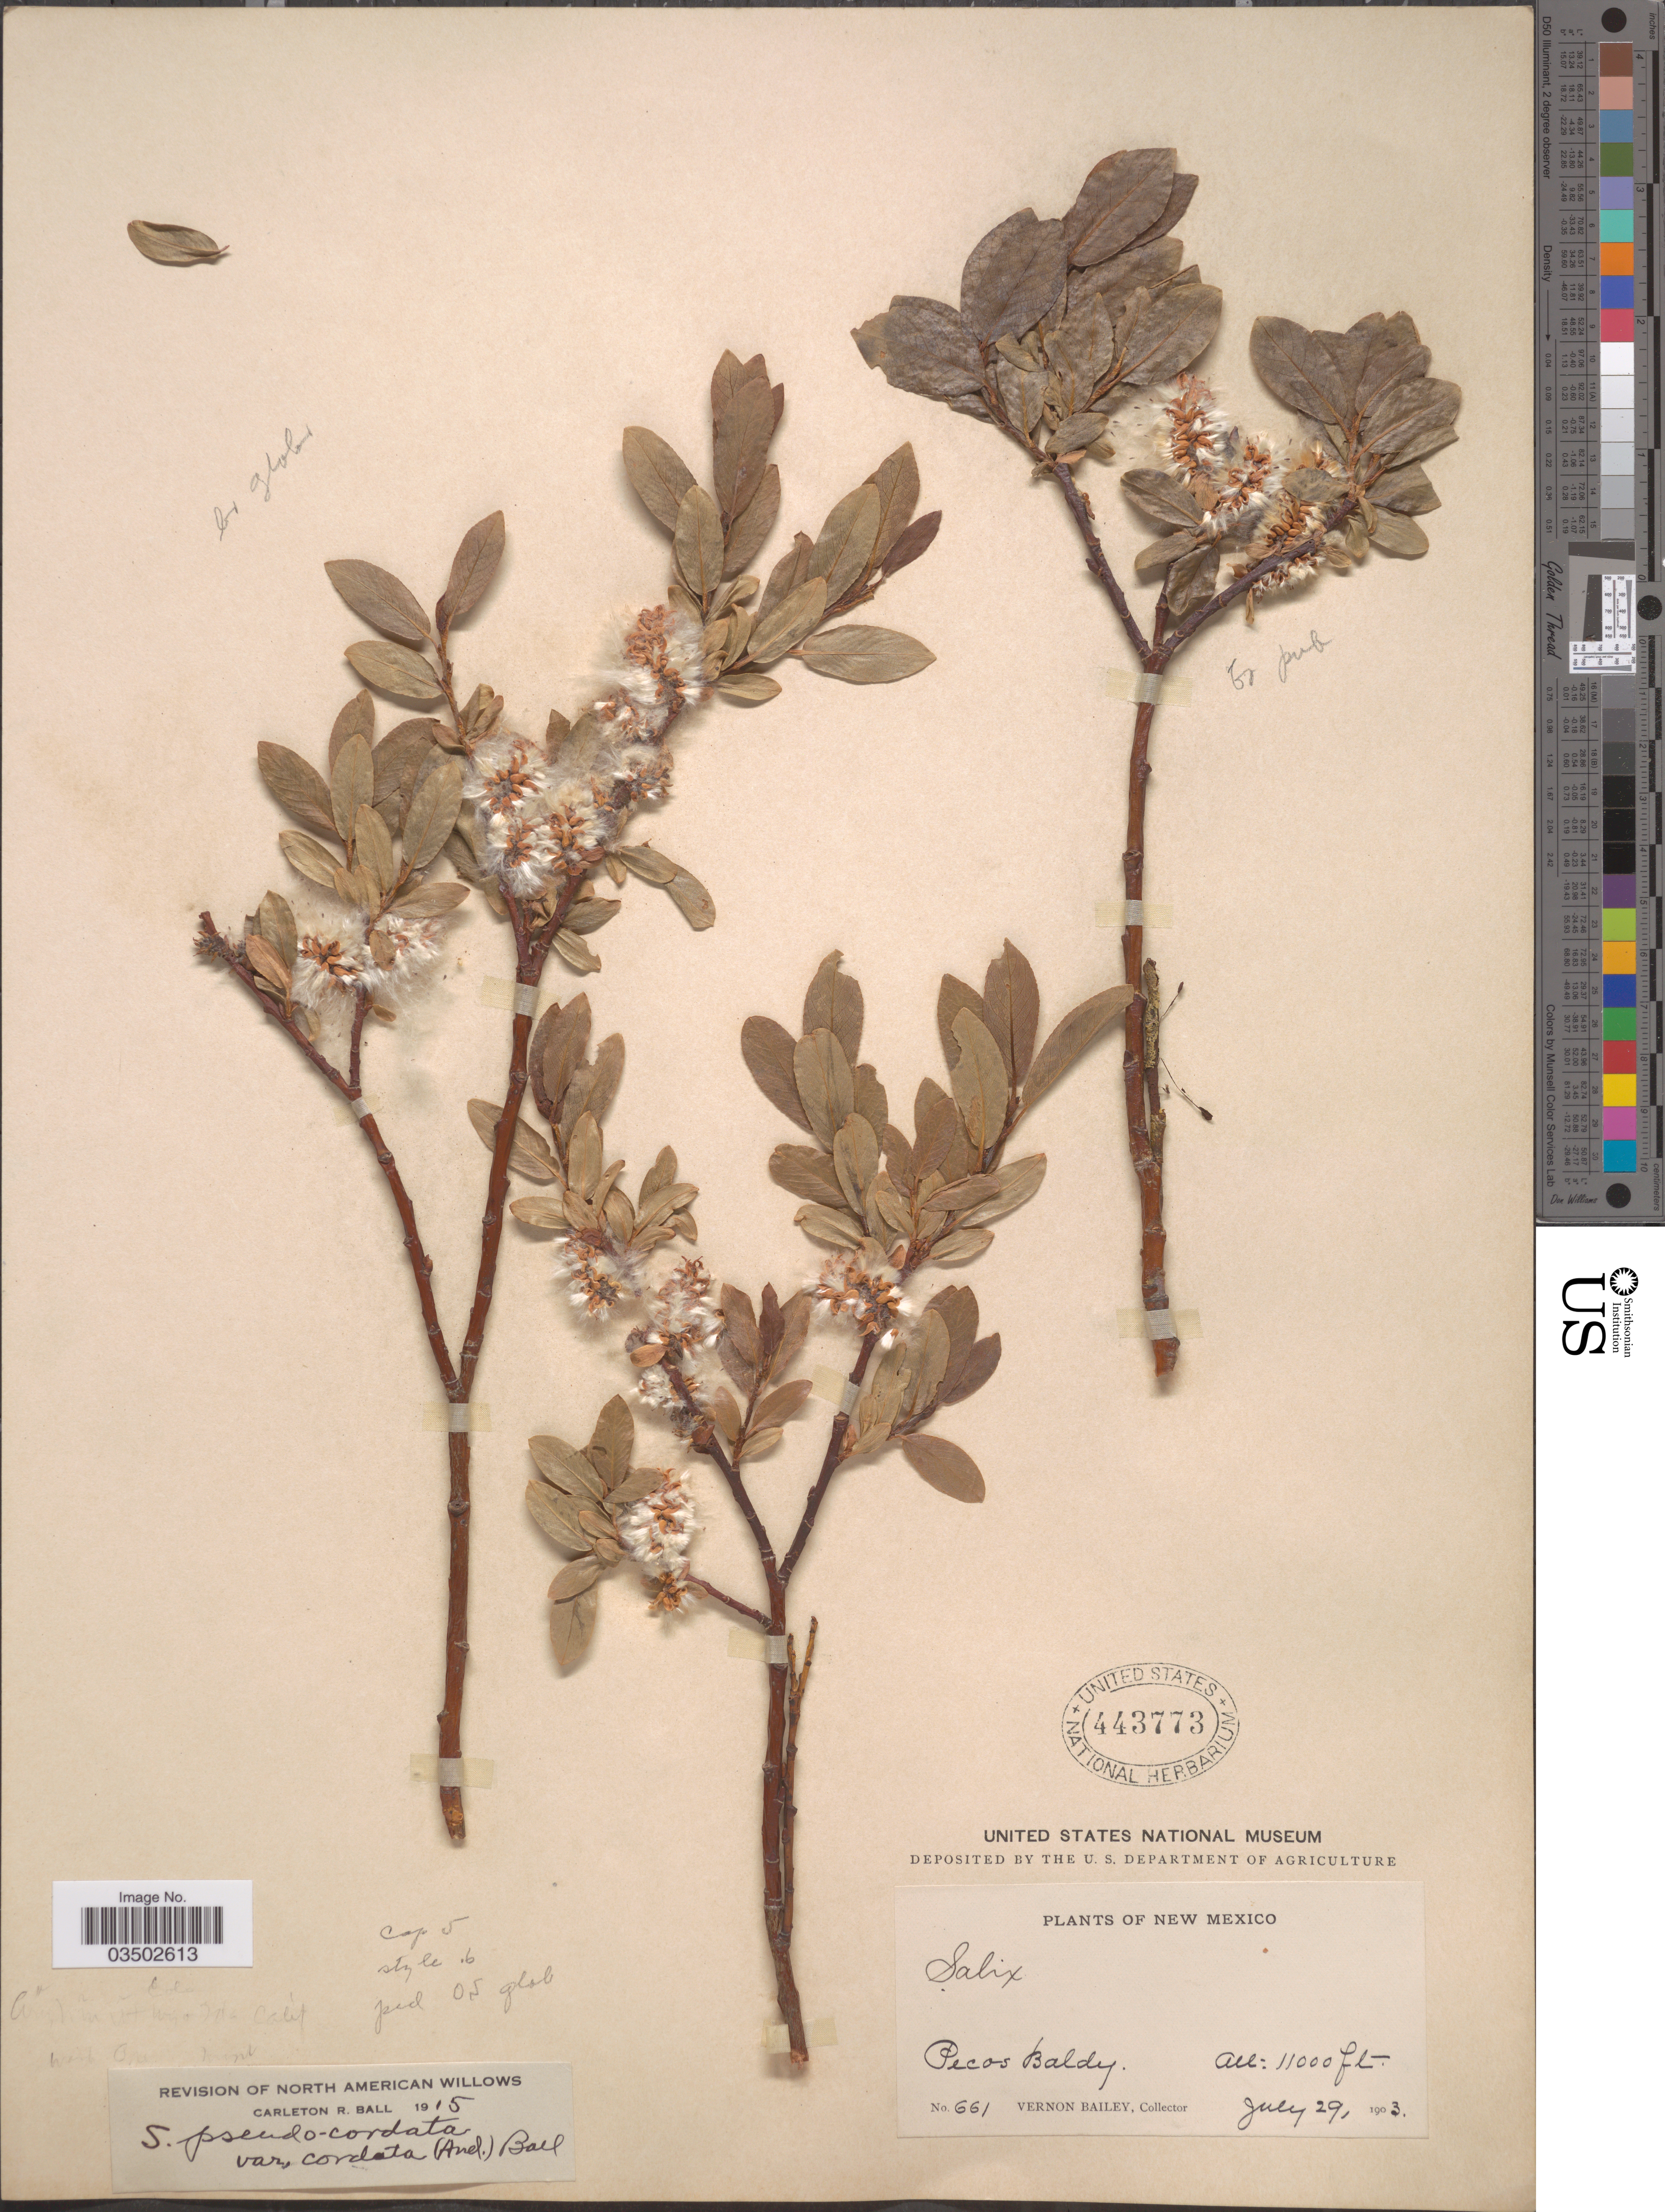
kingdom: Plantae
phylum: Tracheophyta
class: Magnoliopsida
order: Malpighiales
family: Salicaceae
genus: Salix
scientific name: Salix pseudocordata var. cordata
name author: (Andersson) C.R. Ball ex C.K. Schneid.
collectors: V. O. Bailey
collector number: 661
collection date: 1903-07-29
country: United States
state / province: New Mexico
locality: Pecos Baldy.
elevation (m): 3353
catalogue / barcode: US 443773